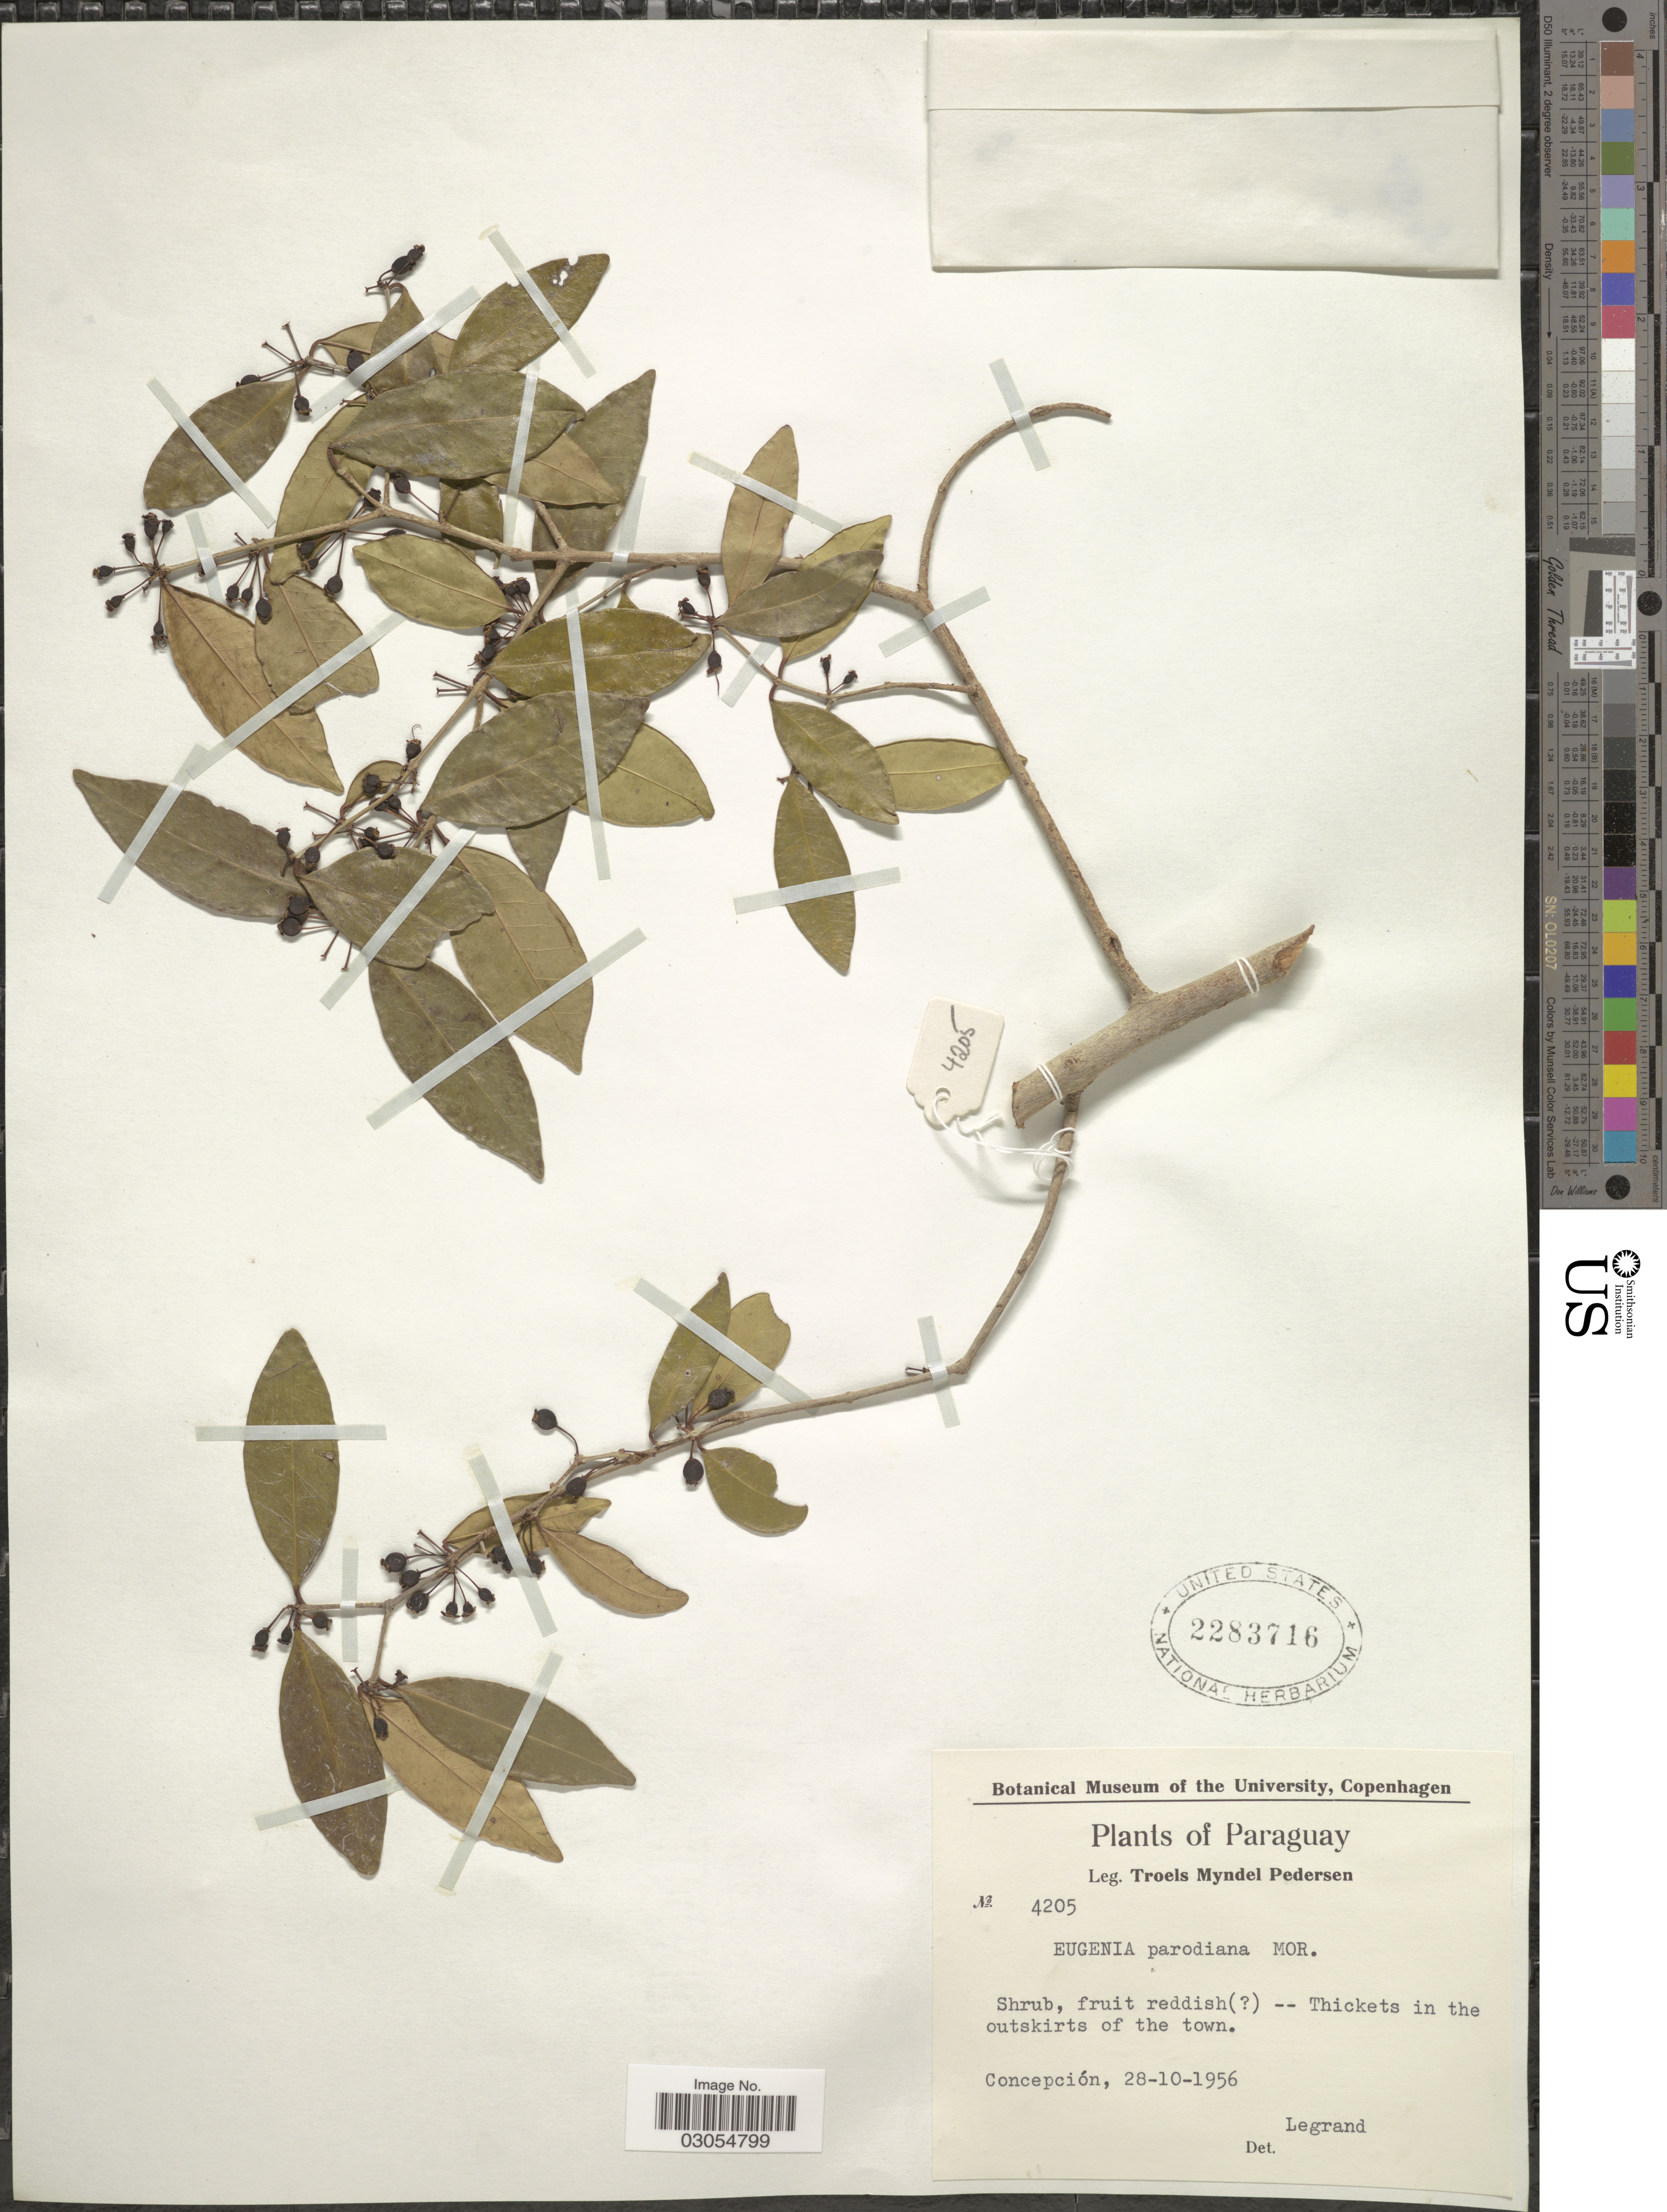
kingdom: Plantae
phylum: Tracheophyta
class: Magnoliopsida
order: Myrtales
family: Myrtaceae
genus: Eugenia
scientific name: Eugenia egensis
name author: DC.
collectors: T. Pederson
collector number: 4205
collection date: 1956-10-28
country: Paraguay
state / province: Concepcion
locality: Outskirts of the town.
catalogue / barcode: US 2283716